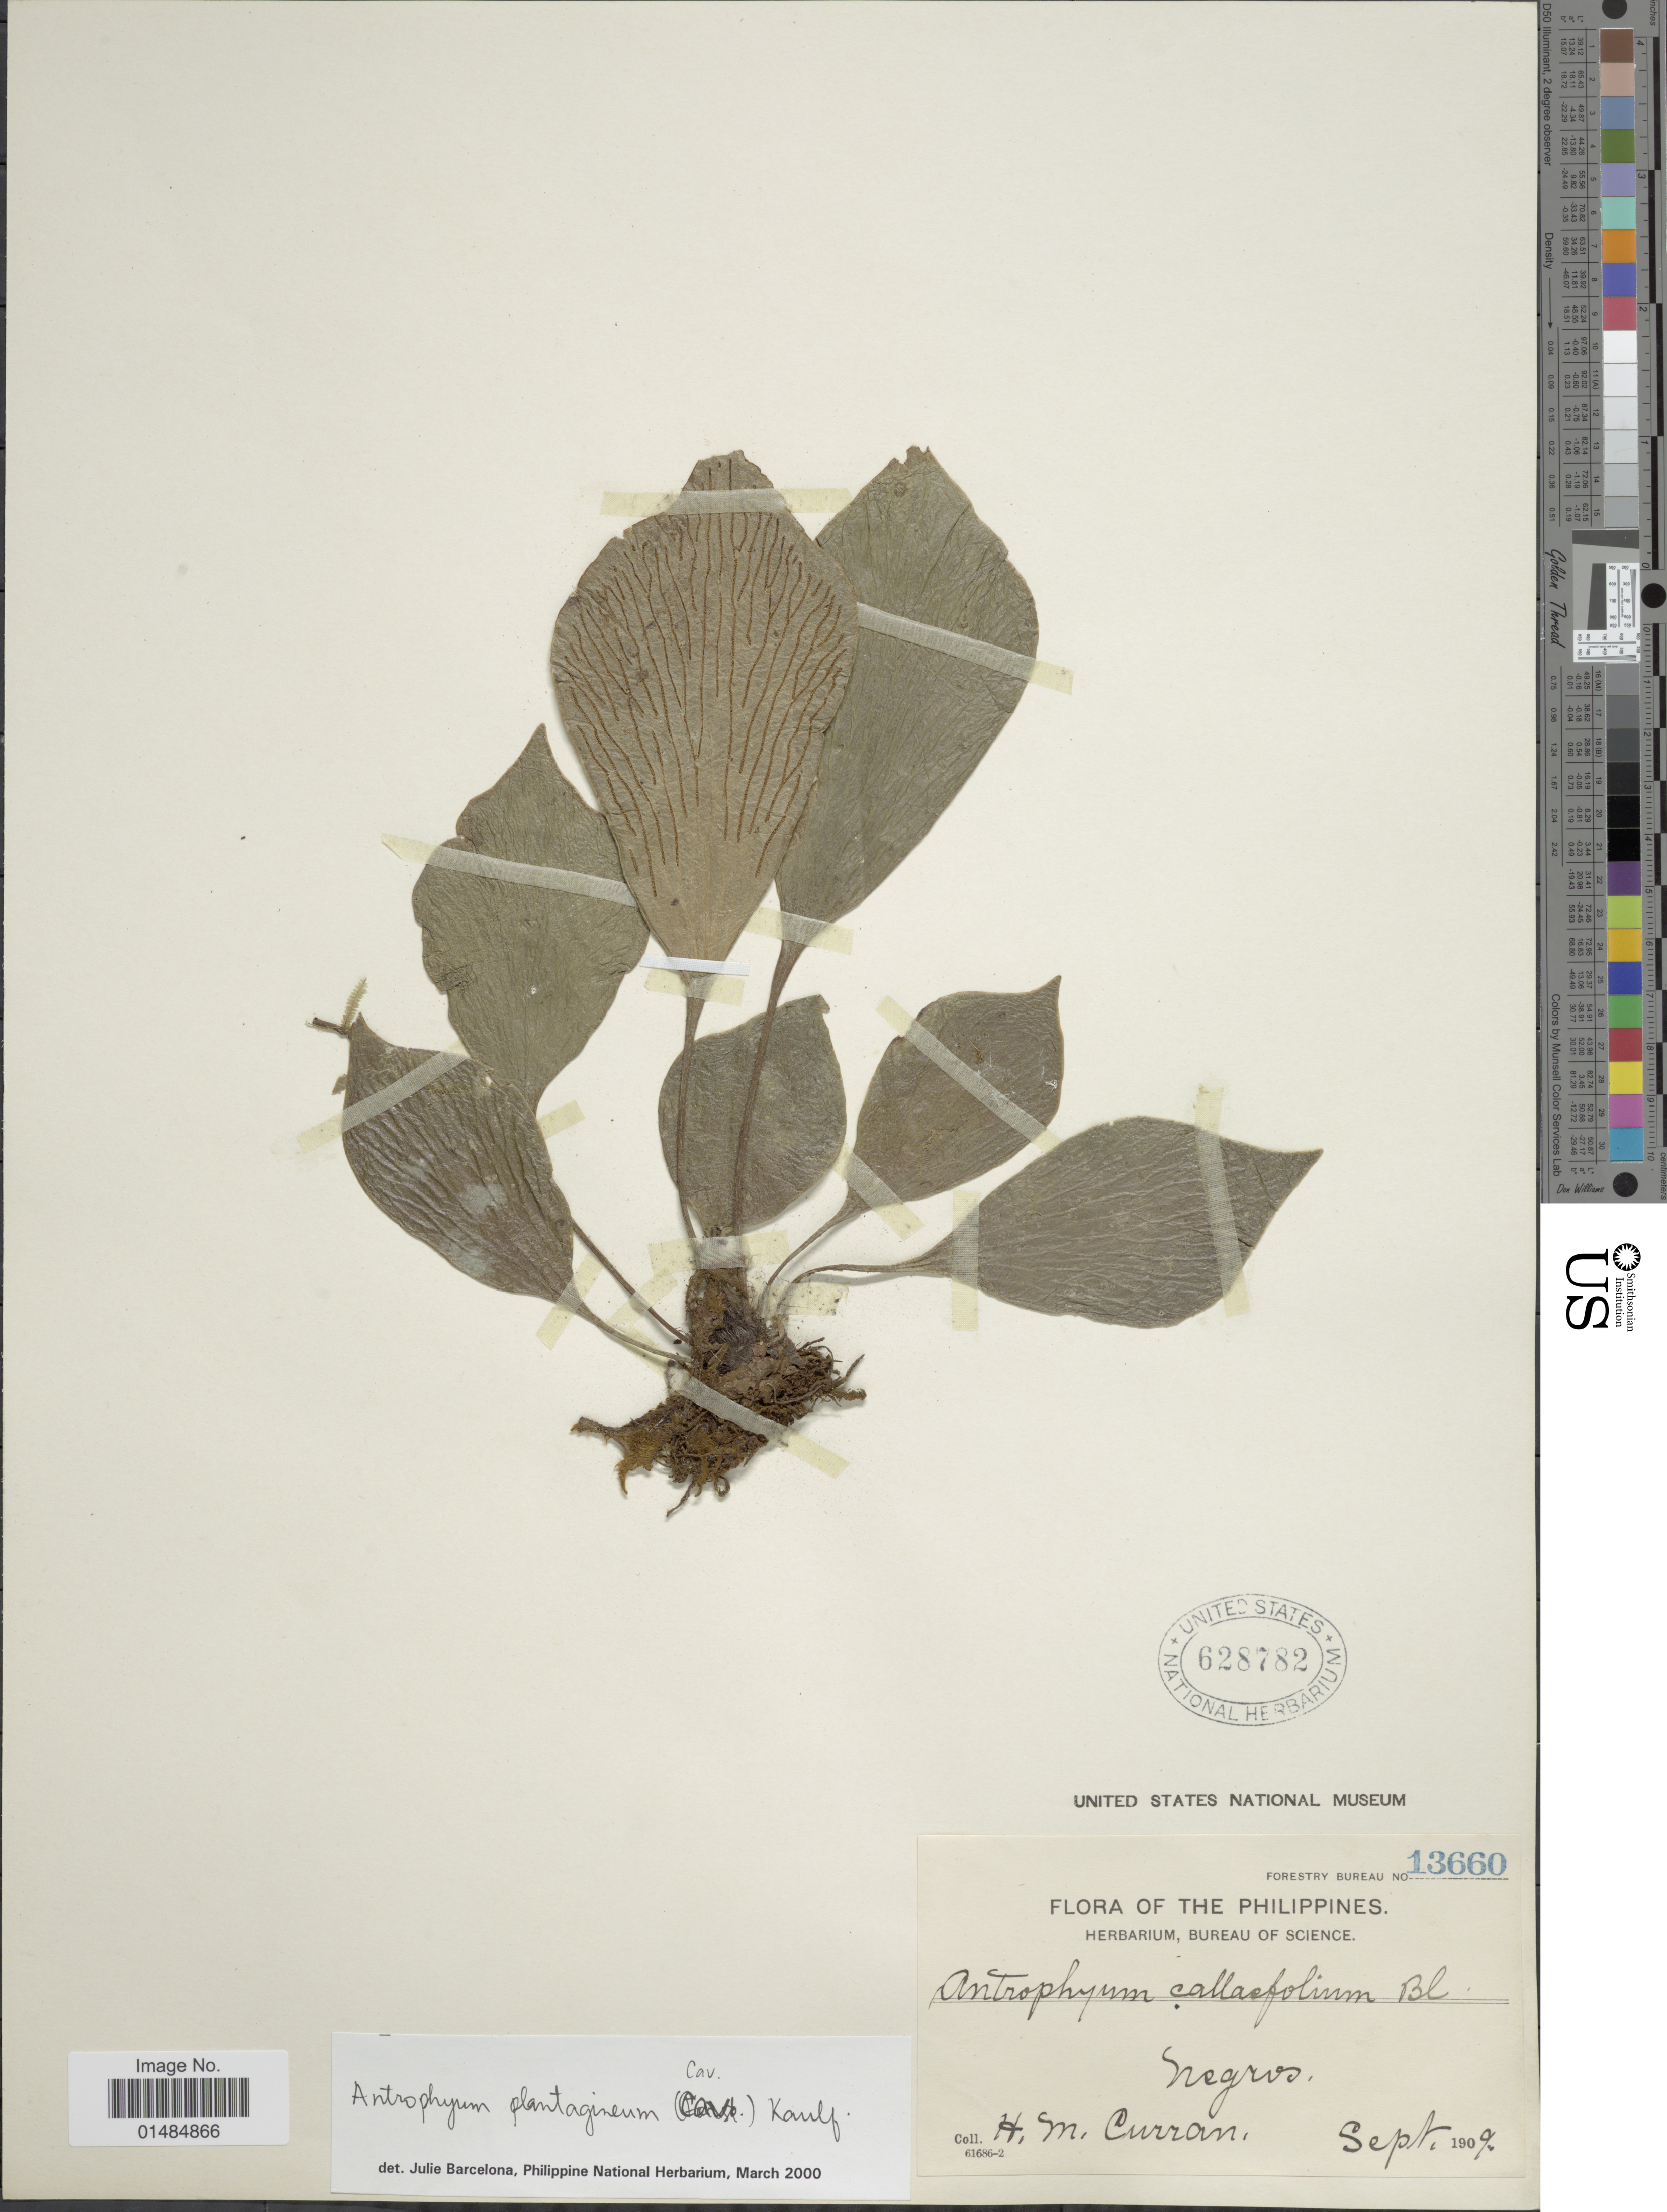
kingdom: Plantae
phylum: Tracheophyta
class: Polypodiopsida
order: Polypodiales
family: Pteridaceae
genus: Antrophyum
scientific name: Antrophyum plantagineum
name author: (Cav.) Kaulf.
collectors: H. M. Curran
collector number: Forestry Bureau 13660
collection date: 1909-09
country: Philippines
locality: Negros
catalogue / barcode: US 628782